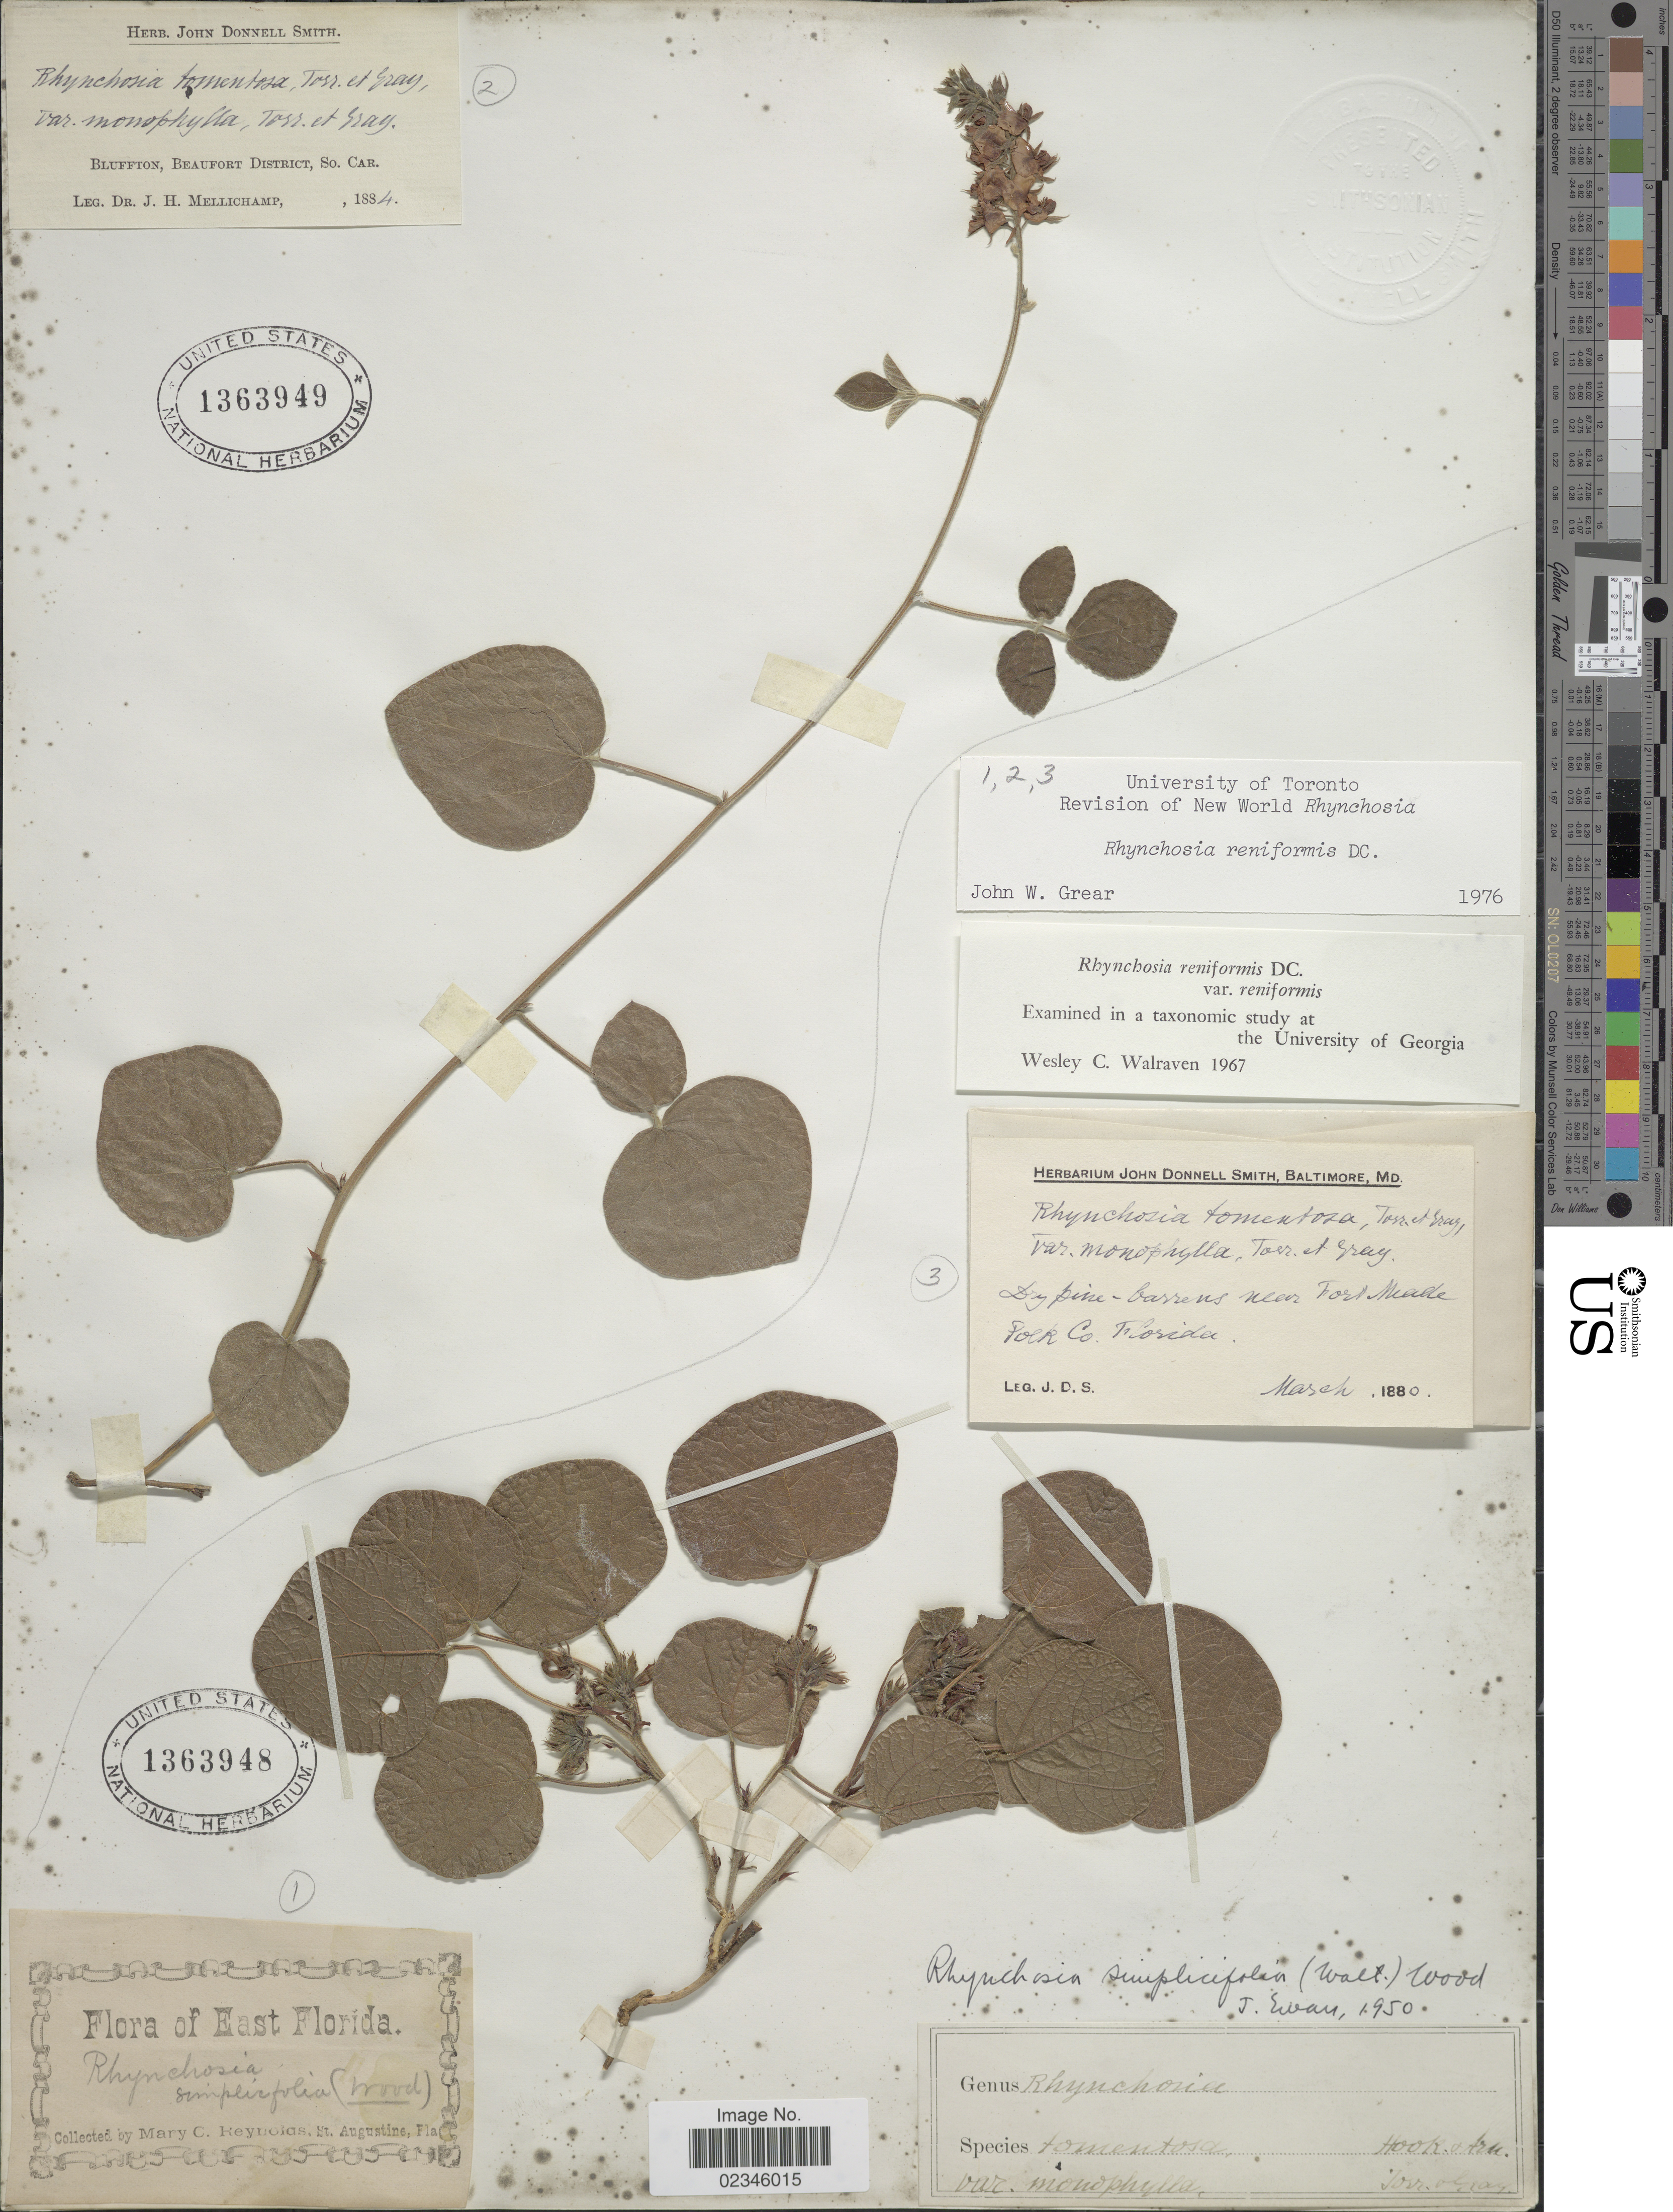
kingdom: Plantae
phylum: Tracheophyta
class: Magnoliopsida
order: Fabales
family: Fabaceae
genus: Rhynchosia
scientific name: Rhynchosia reniformis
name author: DC.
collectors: J. Donnell Smith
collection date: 1880-03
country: United States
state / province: Florida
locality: Dry pine-barrens near Fort Meade Polk Co.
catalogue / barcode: US 1363948-6